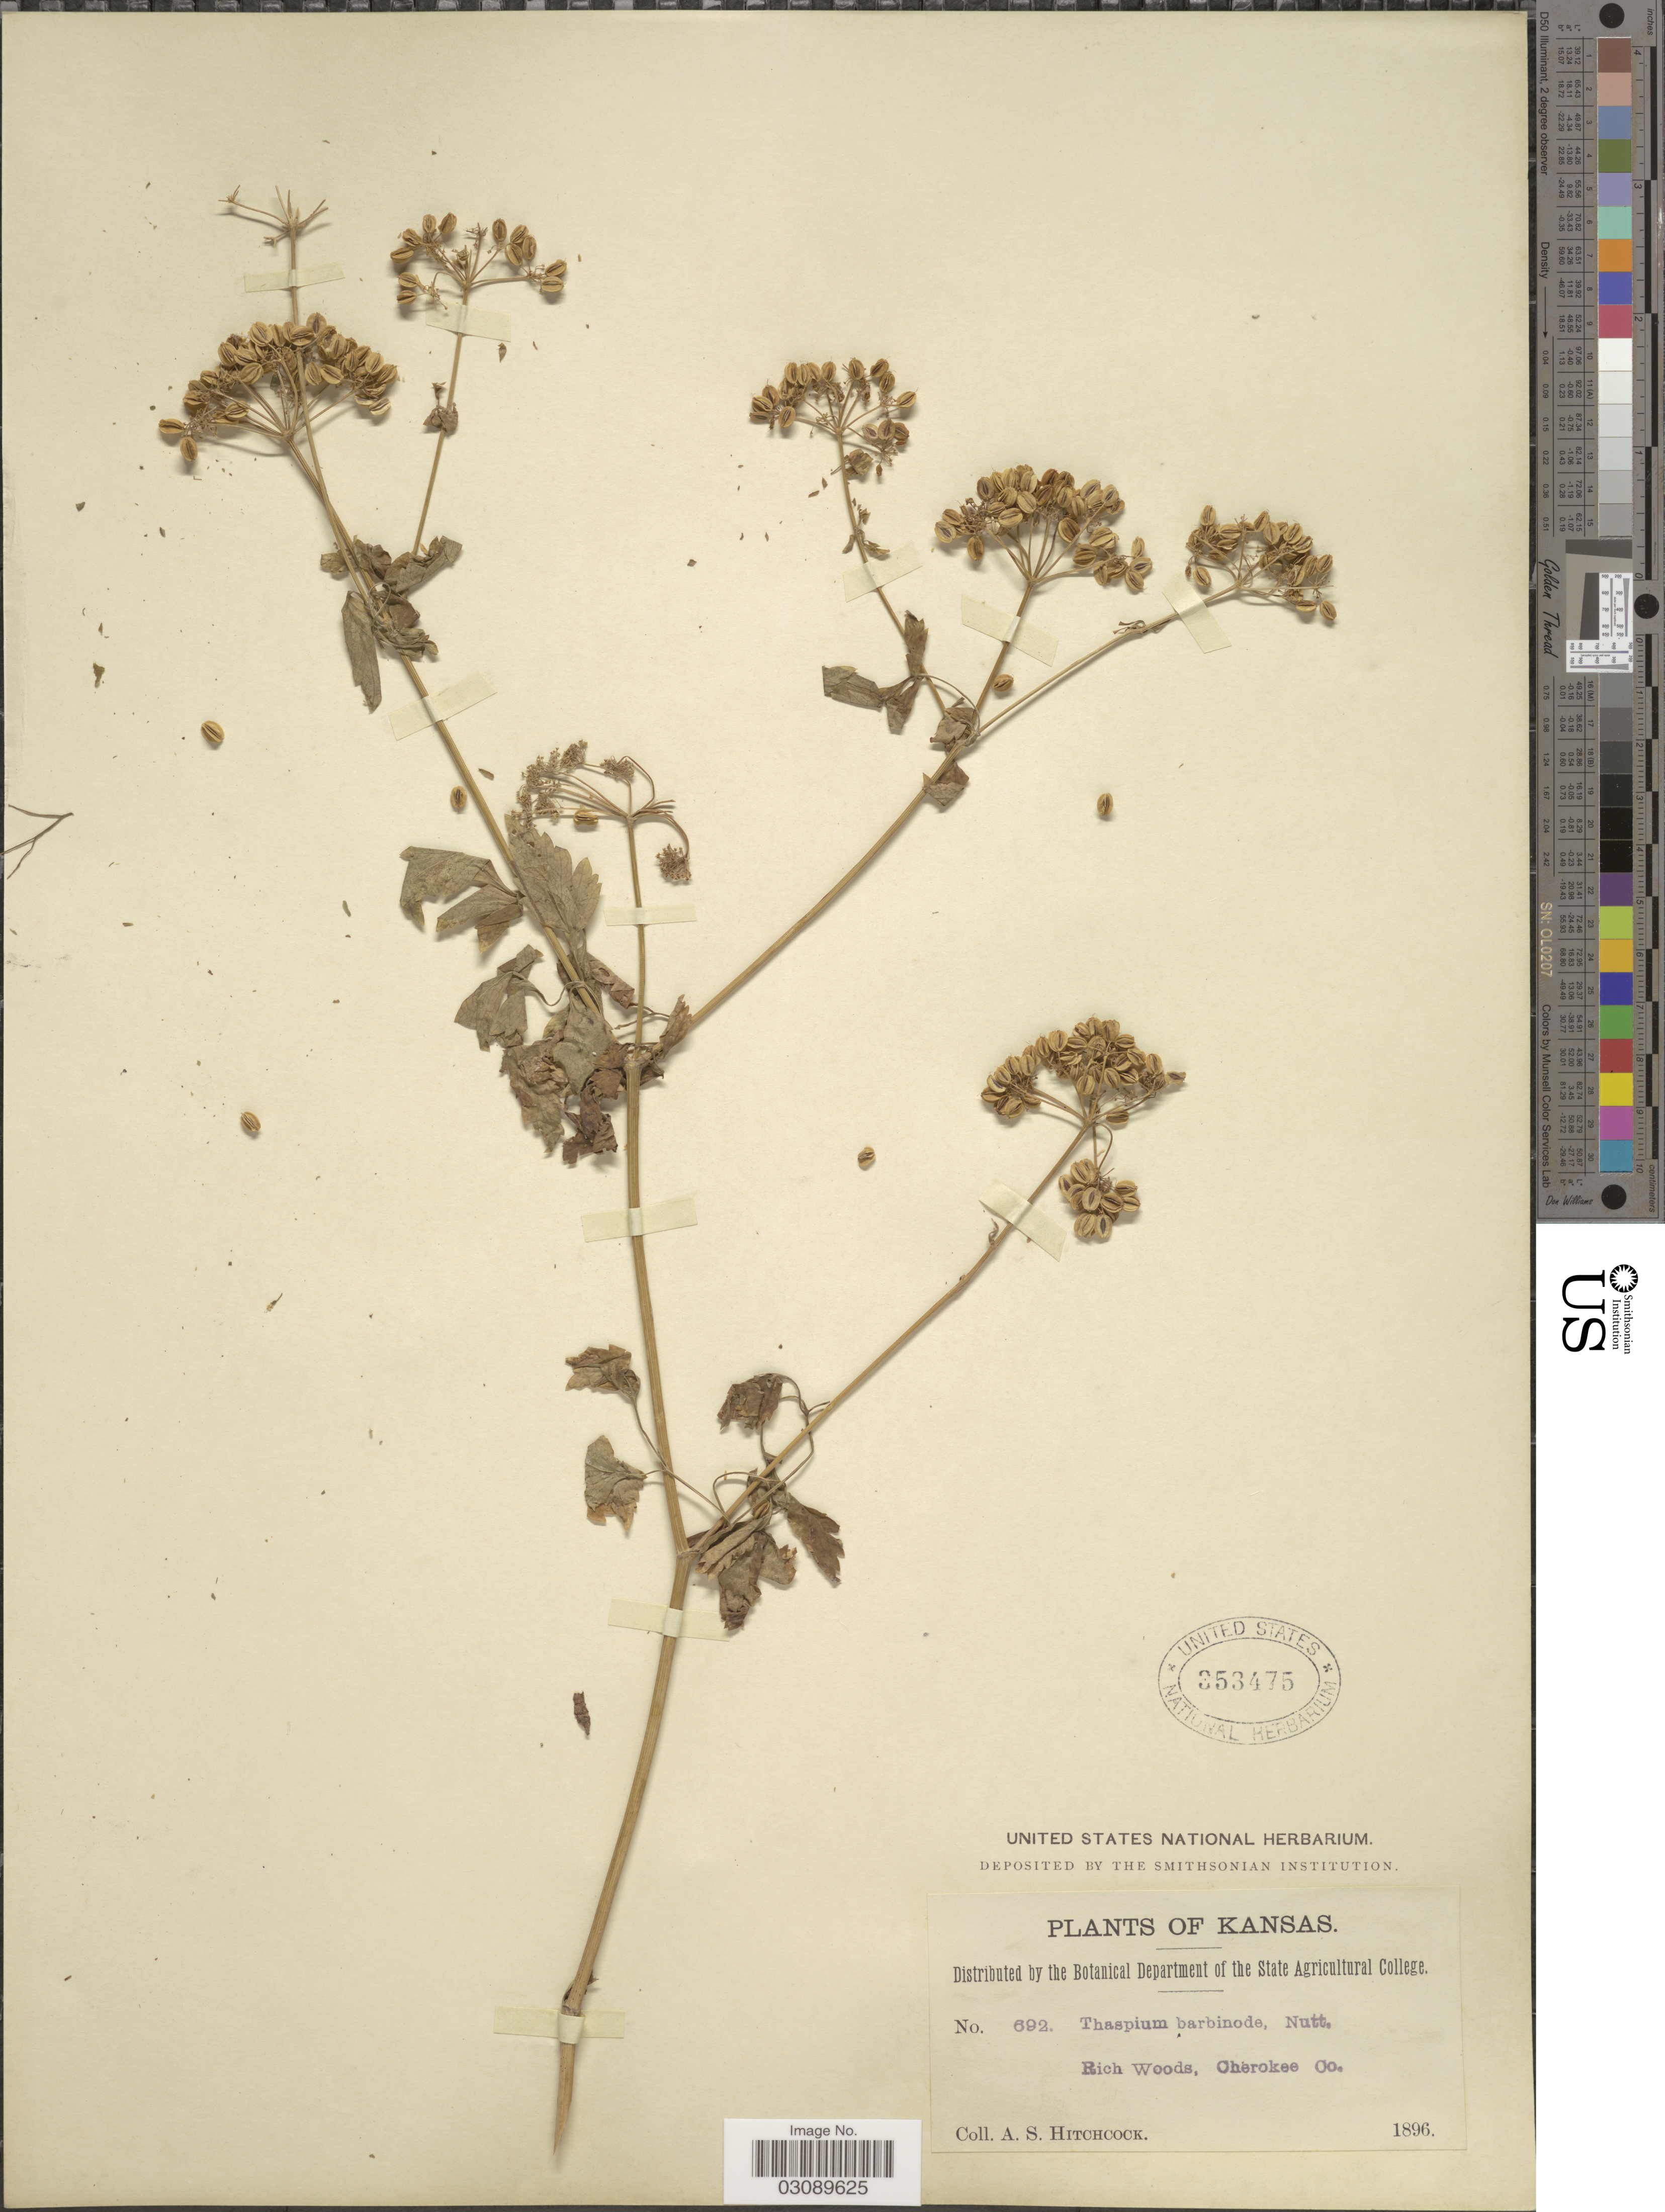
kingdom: Plantae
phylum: Tracheophyta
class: Magnoliopsida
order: Apiales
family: Apiaceae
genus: Thaspium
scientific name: Thaspium barbinode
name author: (Michx.) Nutt.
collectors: A. S. Hitchcock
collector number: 692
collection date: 1896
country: United States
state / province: Kansas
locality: Cherokee Co.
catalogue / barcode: US 353475